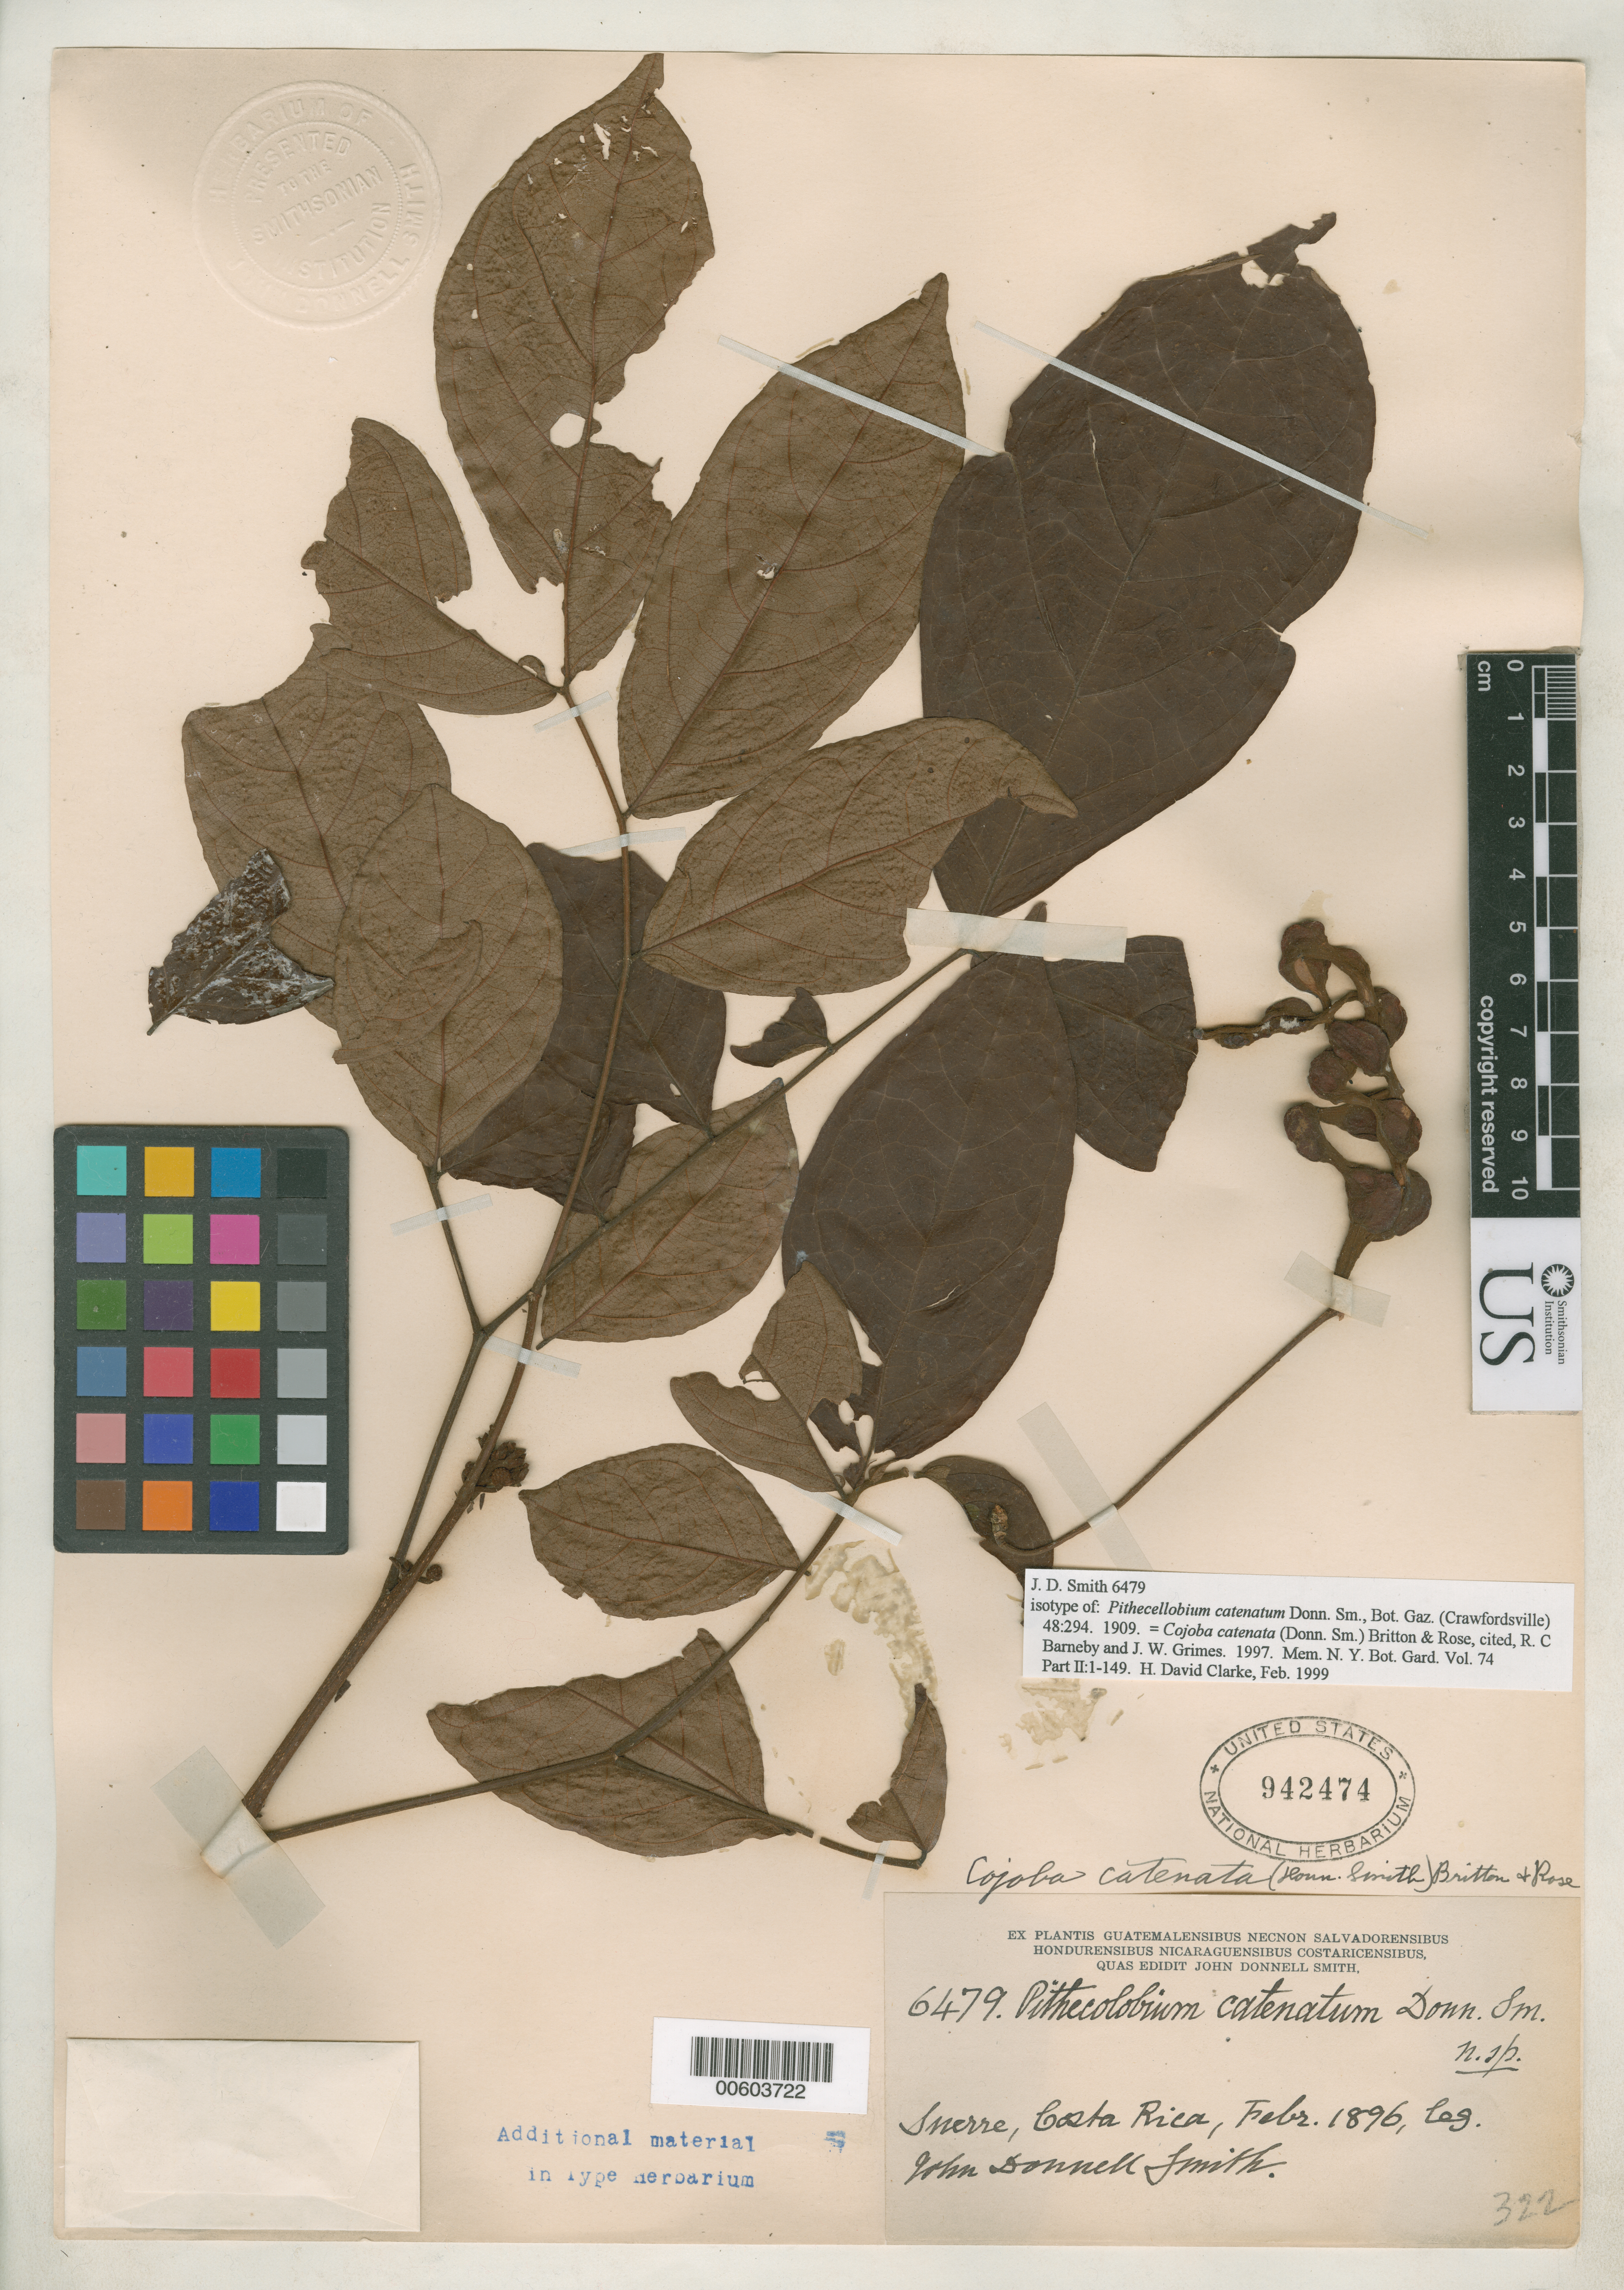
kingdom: Plantae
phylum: Tracheophyta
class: Magnoliopsida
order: Fabales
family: Fabaceae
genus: Pithecellobium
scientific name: Pithecellobium catenatum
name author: Donn. Sm.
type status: Isolectotype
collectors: J. Donnell Smith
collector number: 6479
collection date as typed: Feb 1896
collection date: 1896-02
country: Costa Rica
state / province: San José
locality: Suerre, Llanuras de Santa Clara.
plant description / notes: One of three sheets received ex herb. John Donnell Smith, none clearly the holotype. US sheet 942475 annotated and cited as holotype without explanation by Barneby & Grimes (1997).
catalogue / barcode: US 942474